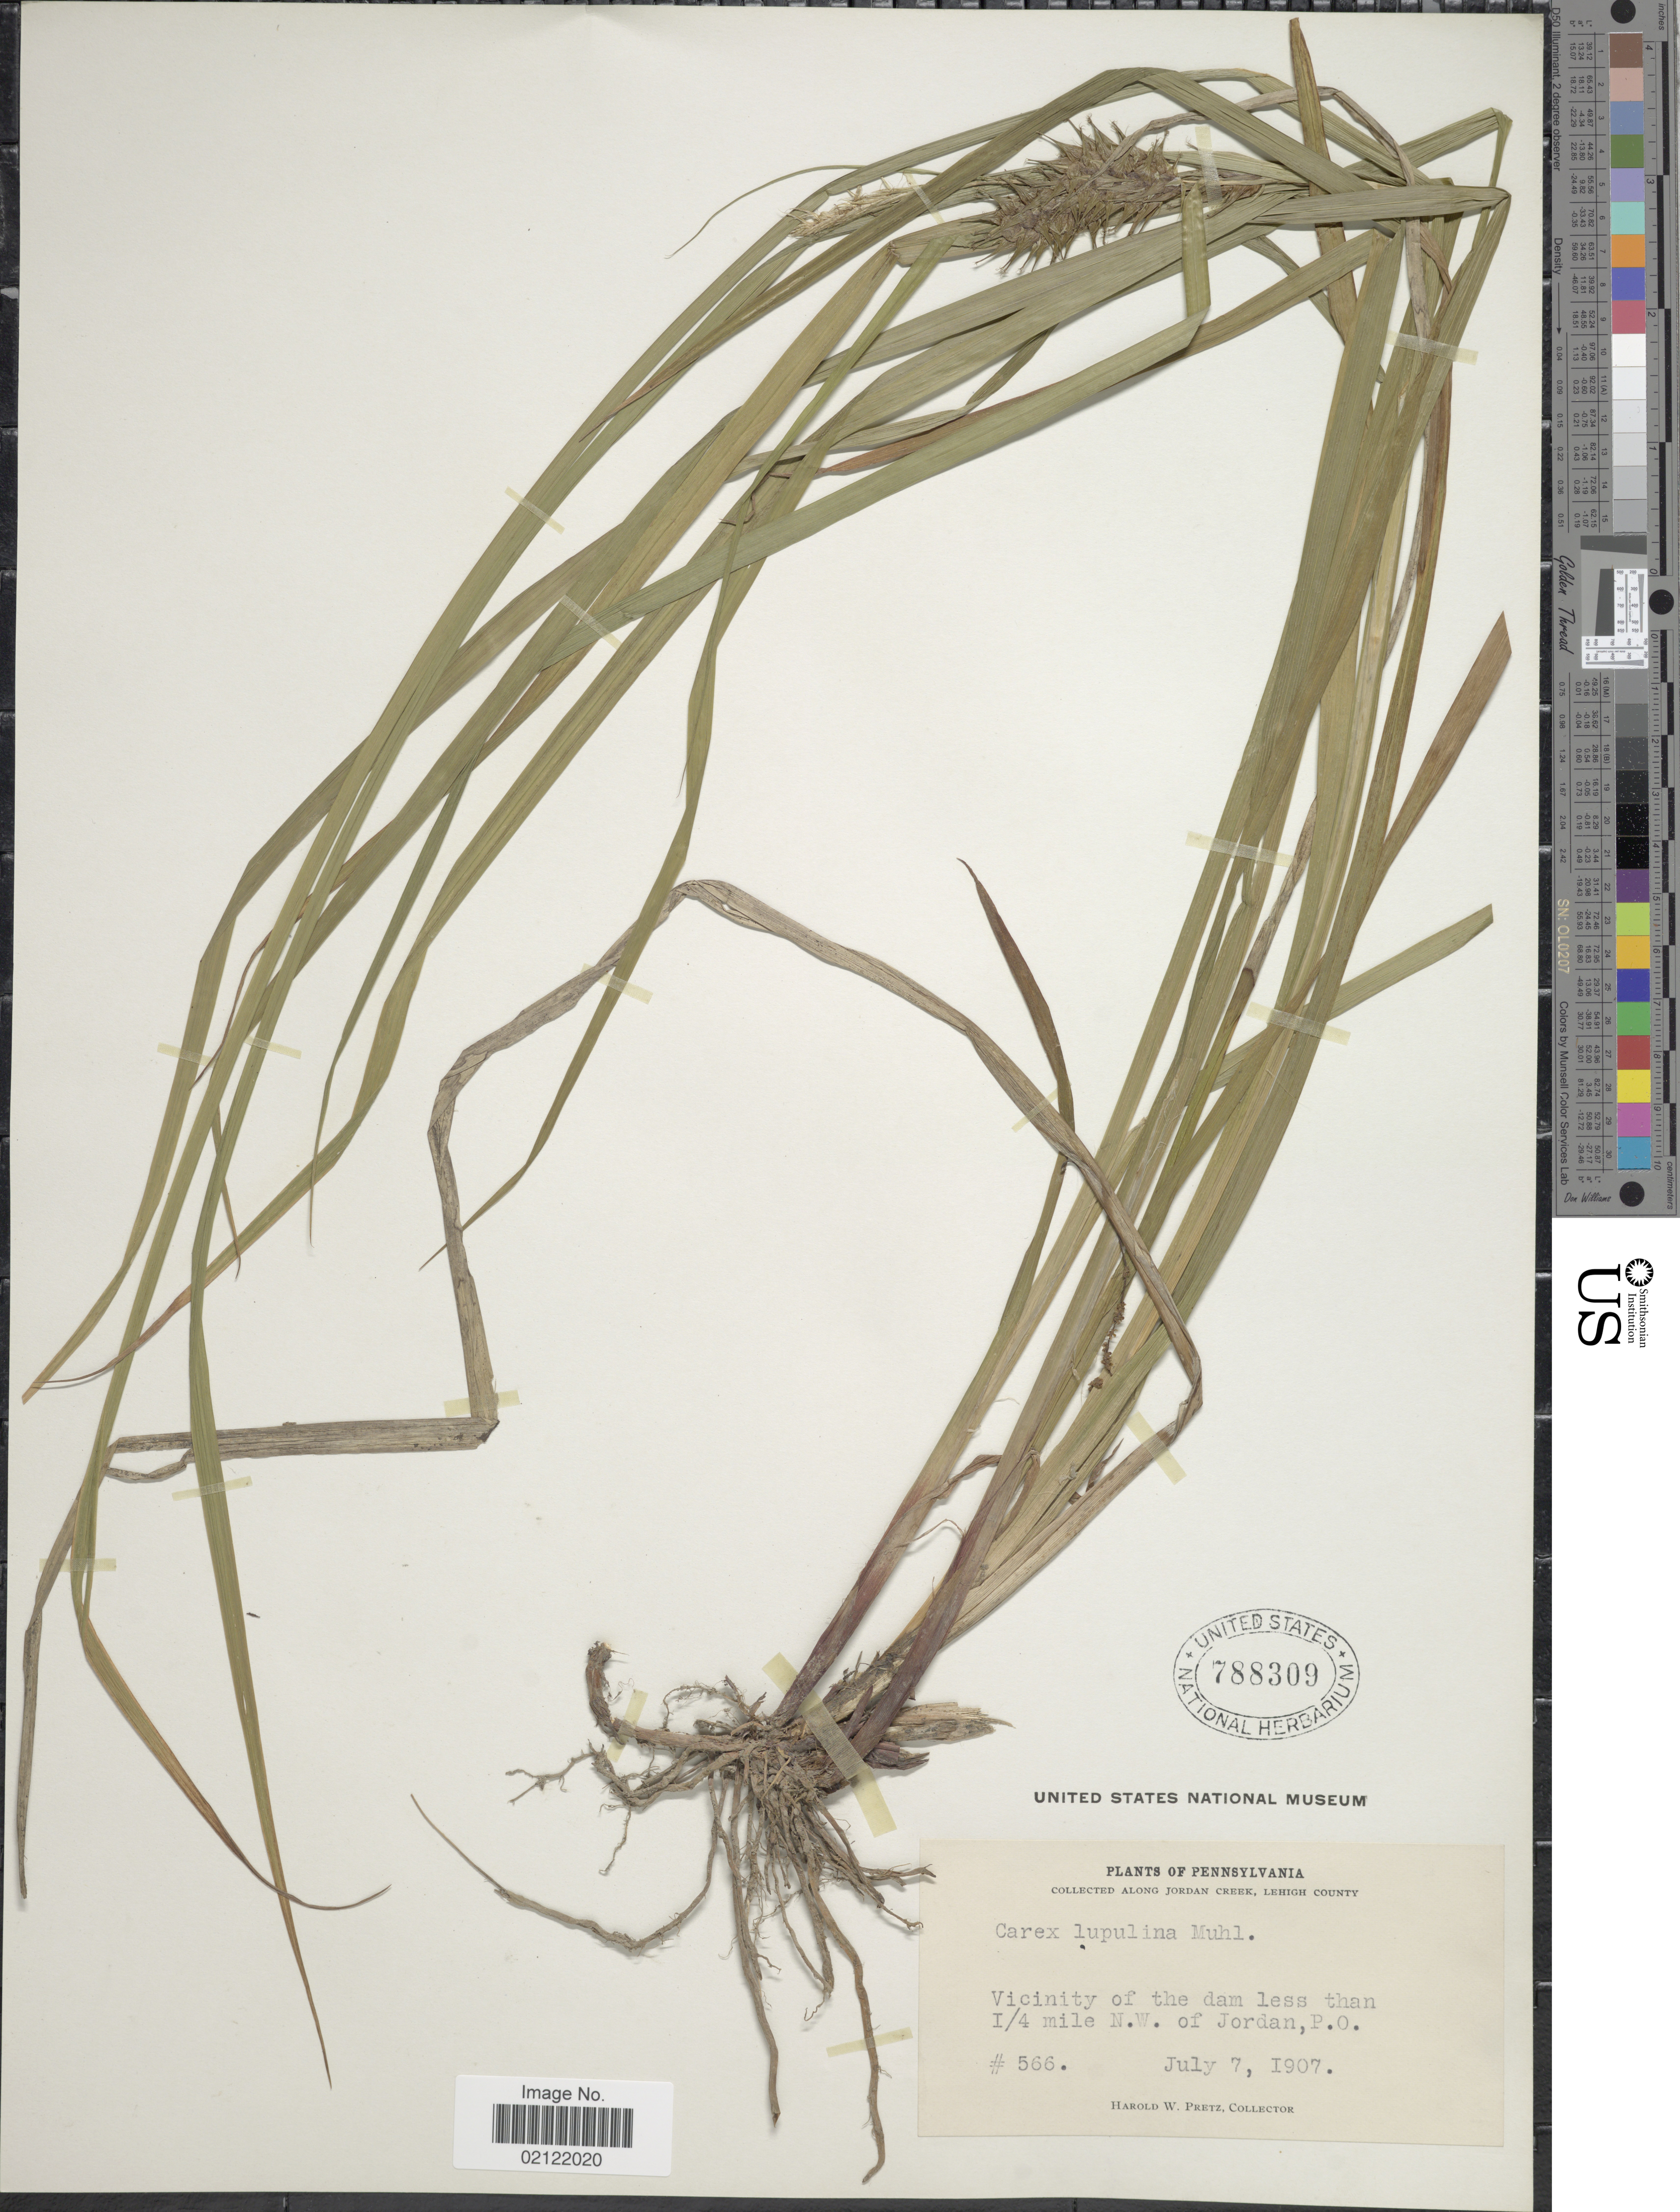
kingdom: Plantae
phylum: Tracheophyta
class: Liliopsida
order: Poales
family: Cyperaceae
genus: Carex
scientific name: Carex lupulina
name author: Muhl. ex Willd.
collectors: H. W. Pretz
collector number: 566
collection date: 1907-07-07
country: United States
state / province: Pennsylvania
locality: Collected along Jordan Creek, Lehigh County. Vicinity of the dam less than 1/4 mile N.W. of Jordan, P.O.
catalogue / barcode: US 788309